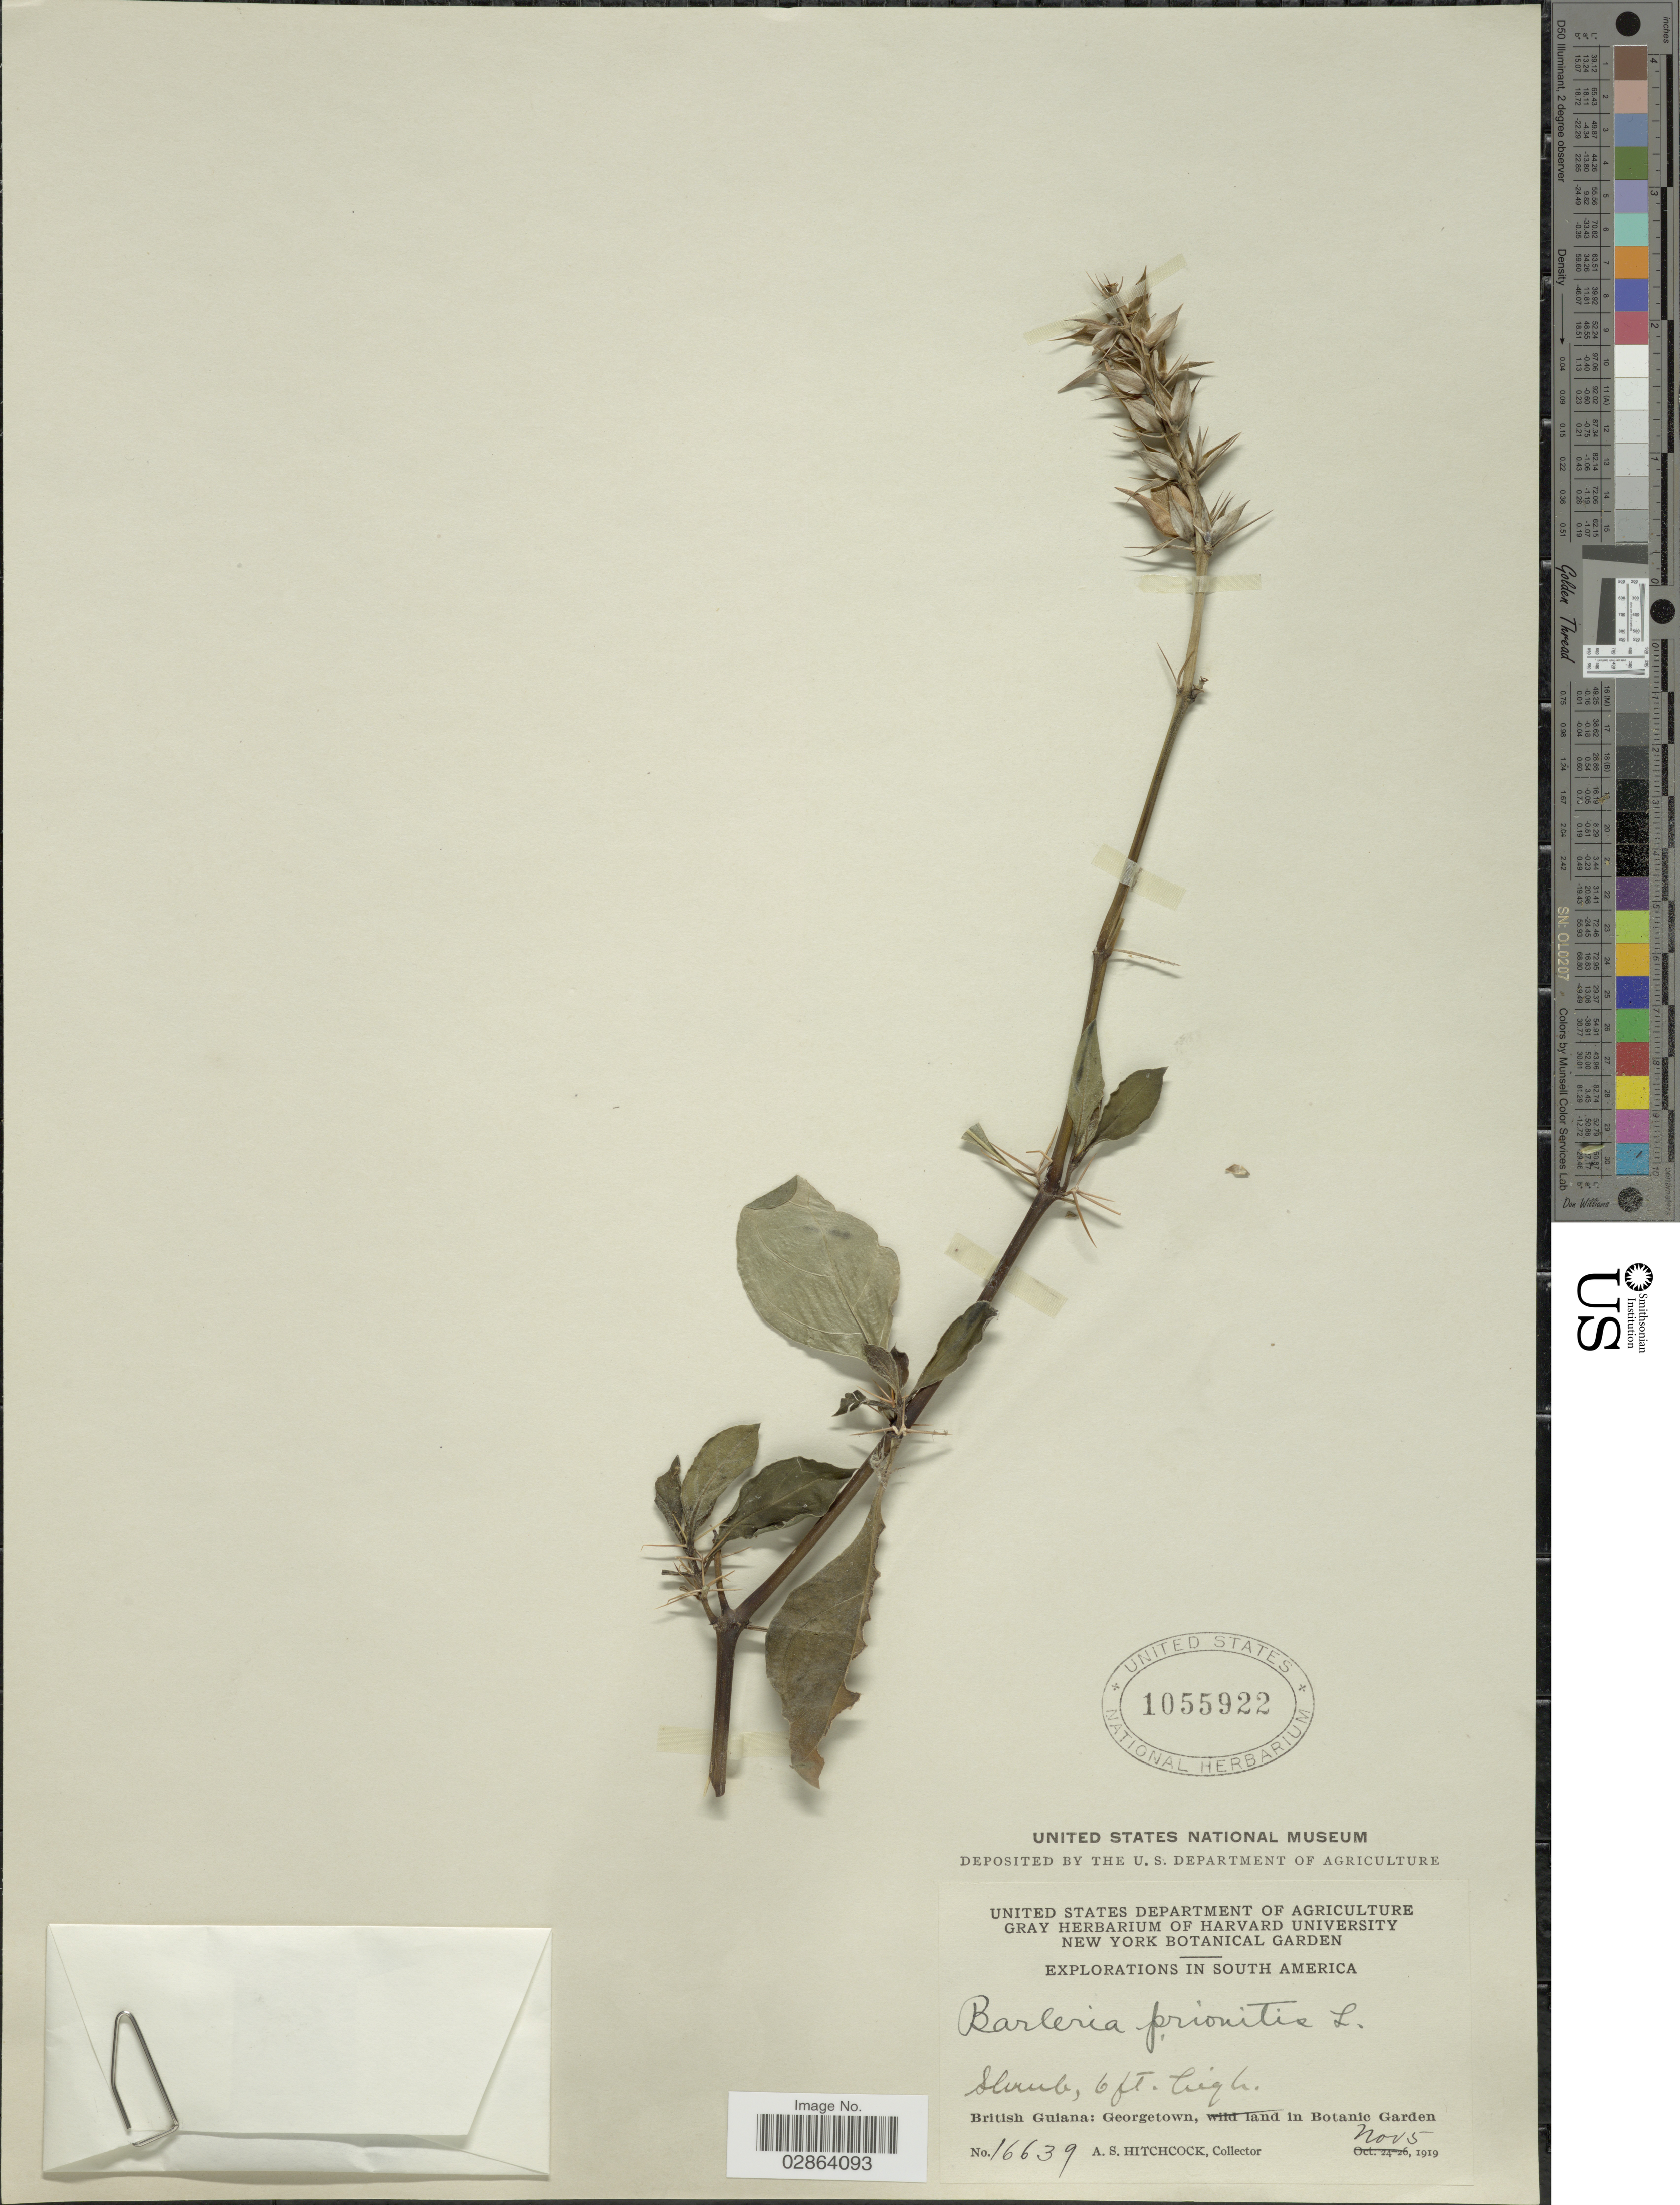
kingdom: Plantae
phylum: Tracheophyta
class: Magnoliopsida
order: Lamiales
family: Acanthaceae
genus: Barleria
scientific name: Barleria prionitis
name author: L.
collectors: A. S. Hitchcock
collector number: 16639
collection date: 1919-11-05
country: Guyana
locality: British Guiana: Georgetown in Botanic Garden.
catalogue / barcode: US 1055922